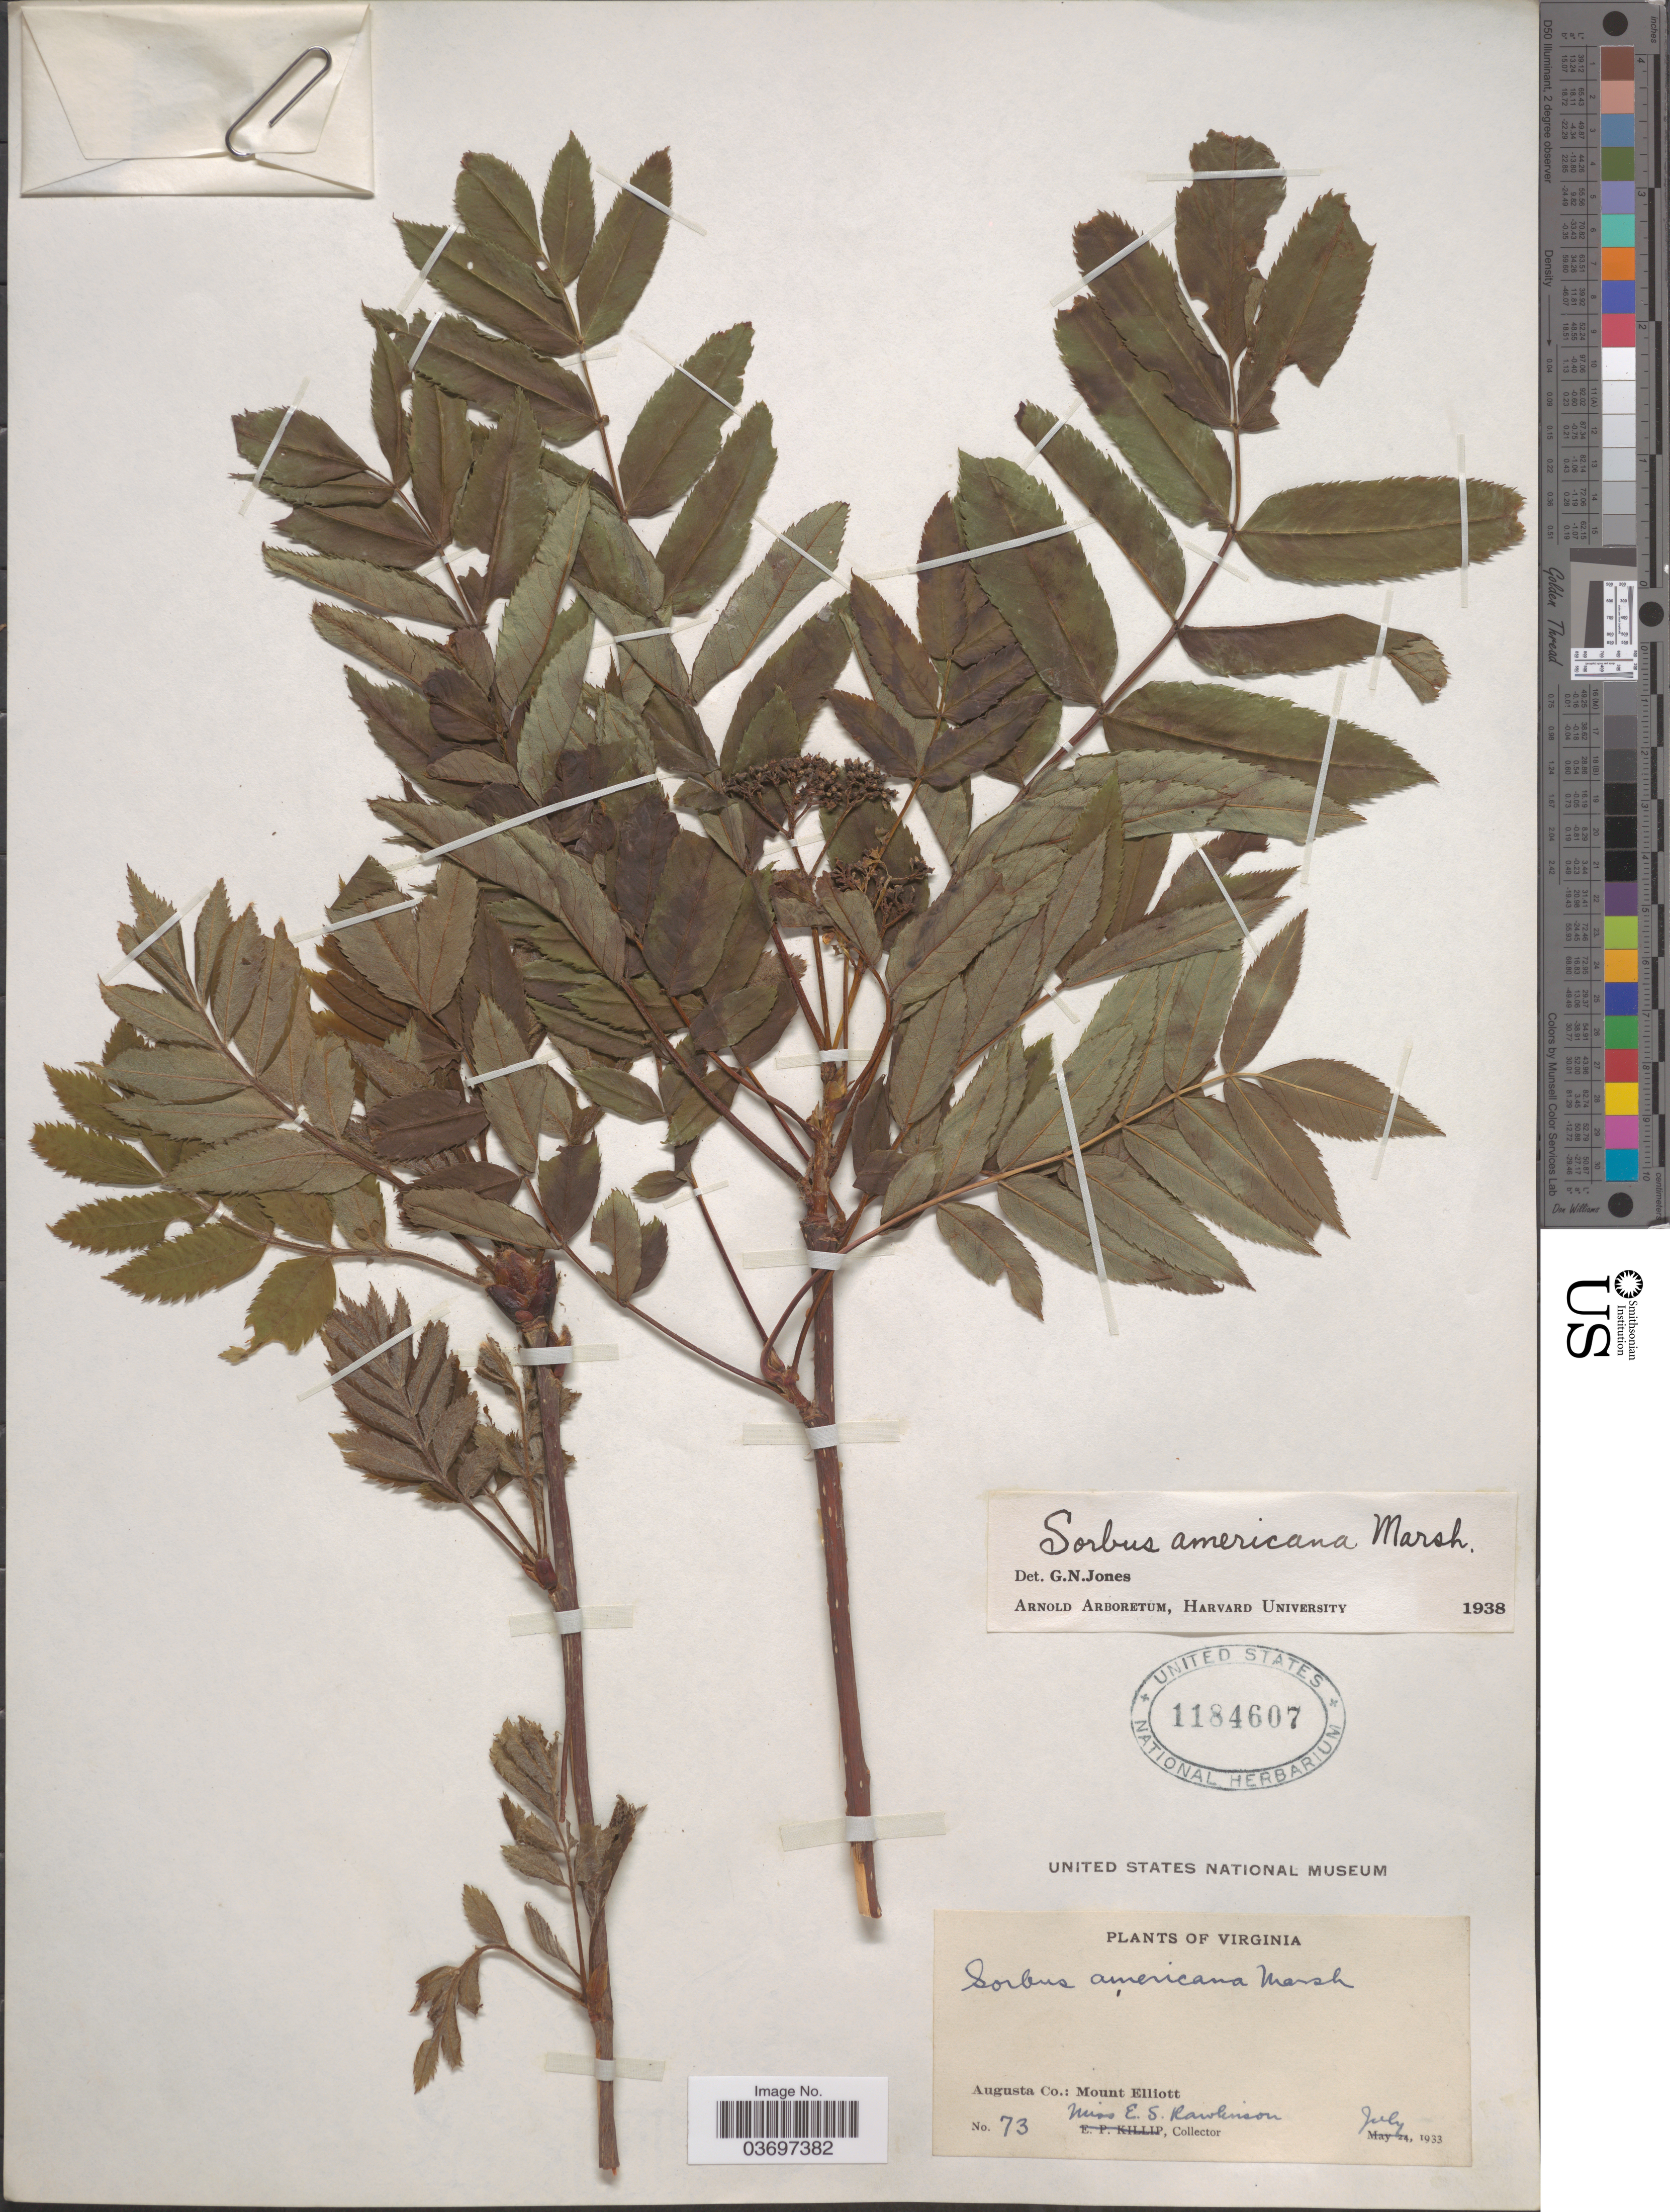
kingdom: Plantae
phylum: Tracheophyta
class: Magnoliopsida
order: Rosales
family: Rosaceae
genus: Sorbus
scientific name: Sorbus americana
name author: Marshall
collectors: E. S. Rawlinson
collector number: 73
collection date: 1933-07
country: United States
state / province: Virginia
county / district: Augusta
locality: Augusta Co.: Mount Elliott.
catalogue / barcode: US 1184607